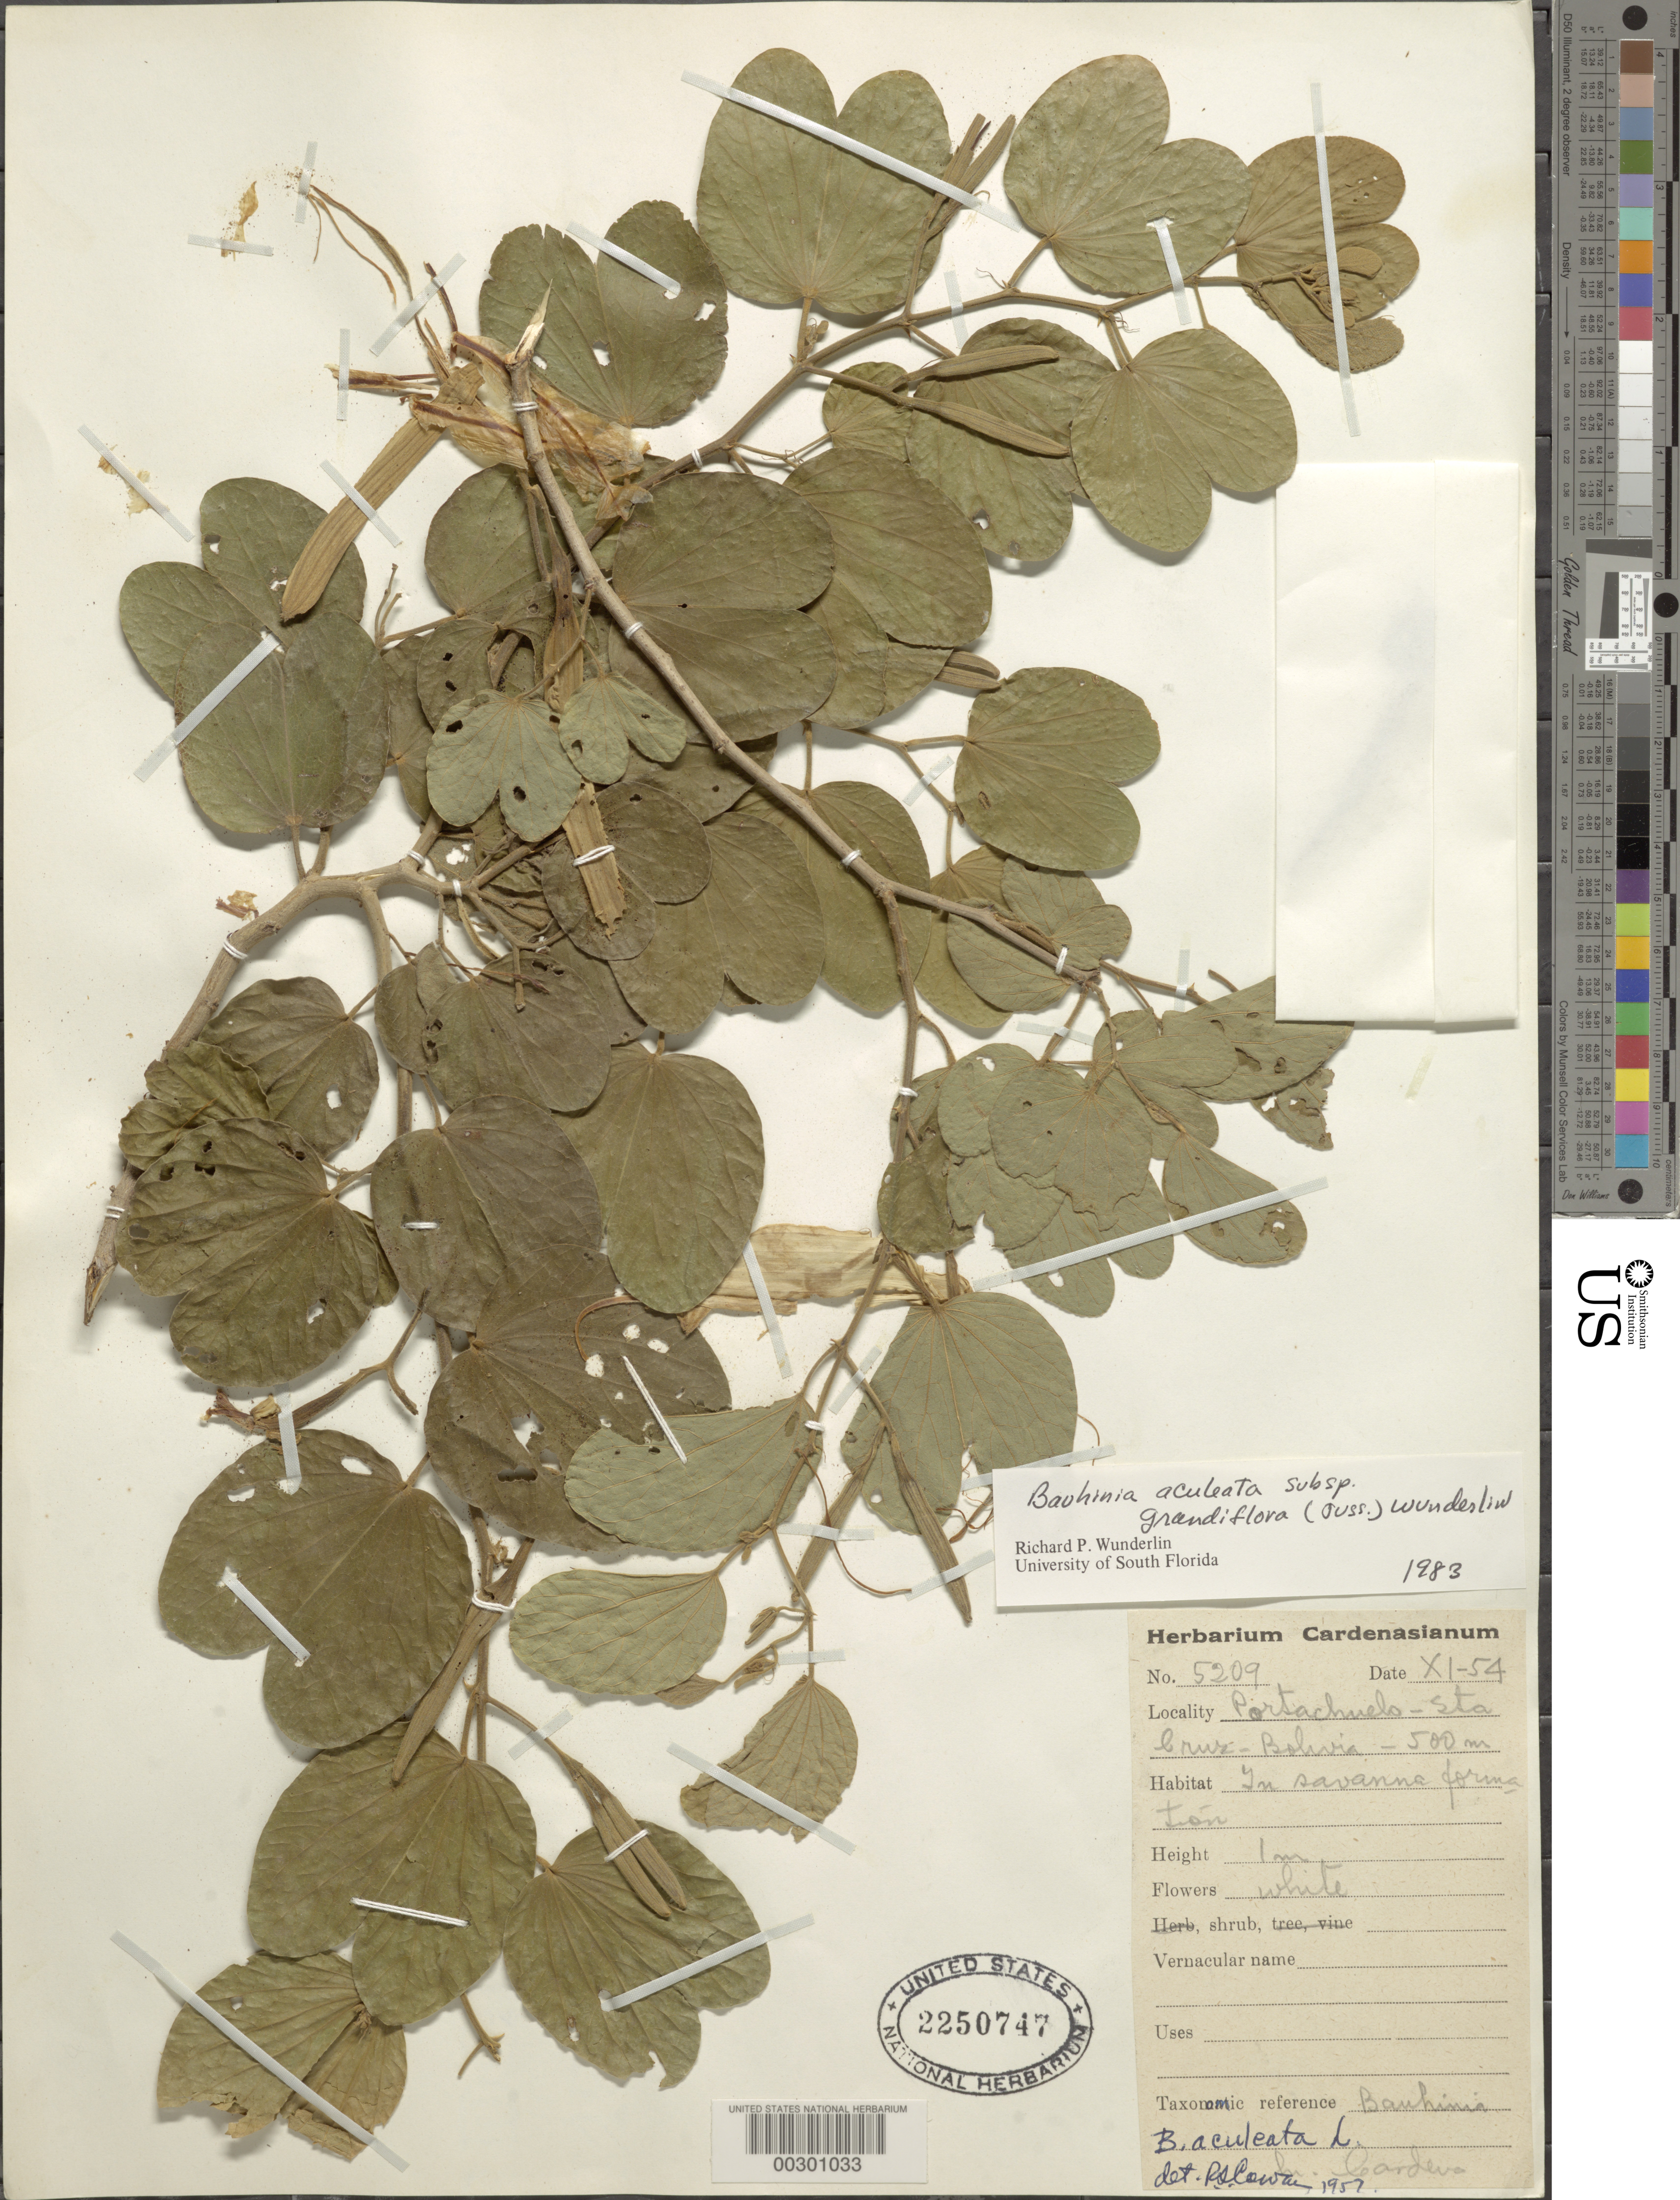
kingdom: Plantae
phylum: Tracheophyta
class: Magnoliopsida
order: Fabales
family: Fabaceae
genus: Bauhinia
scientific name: Bauhinia aculeata subsp. grandiflora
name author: (Juss.) Wunderlin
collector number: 5209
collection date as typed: Nov 1954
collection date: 1954-11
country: Bolivia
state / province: Santa Cruz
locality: Potachuelo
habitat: In savanna formation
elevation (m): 500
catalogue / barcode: US 2250747